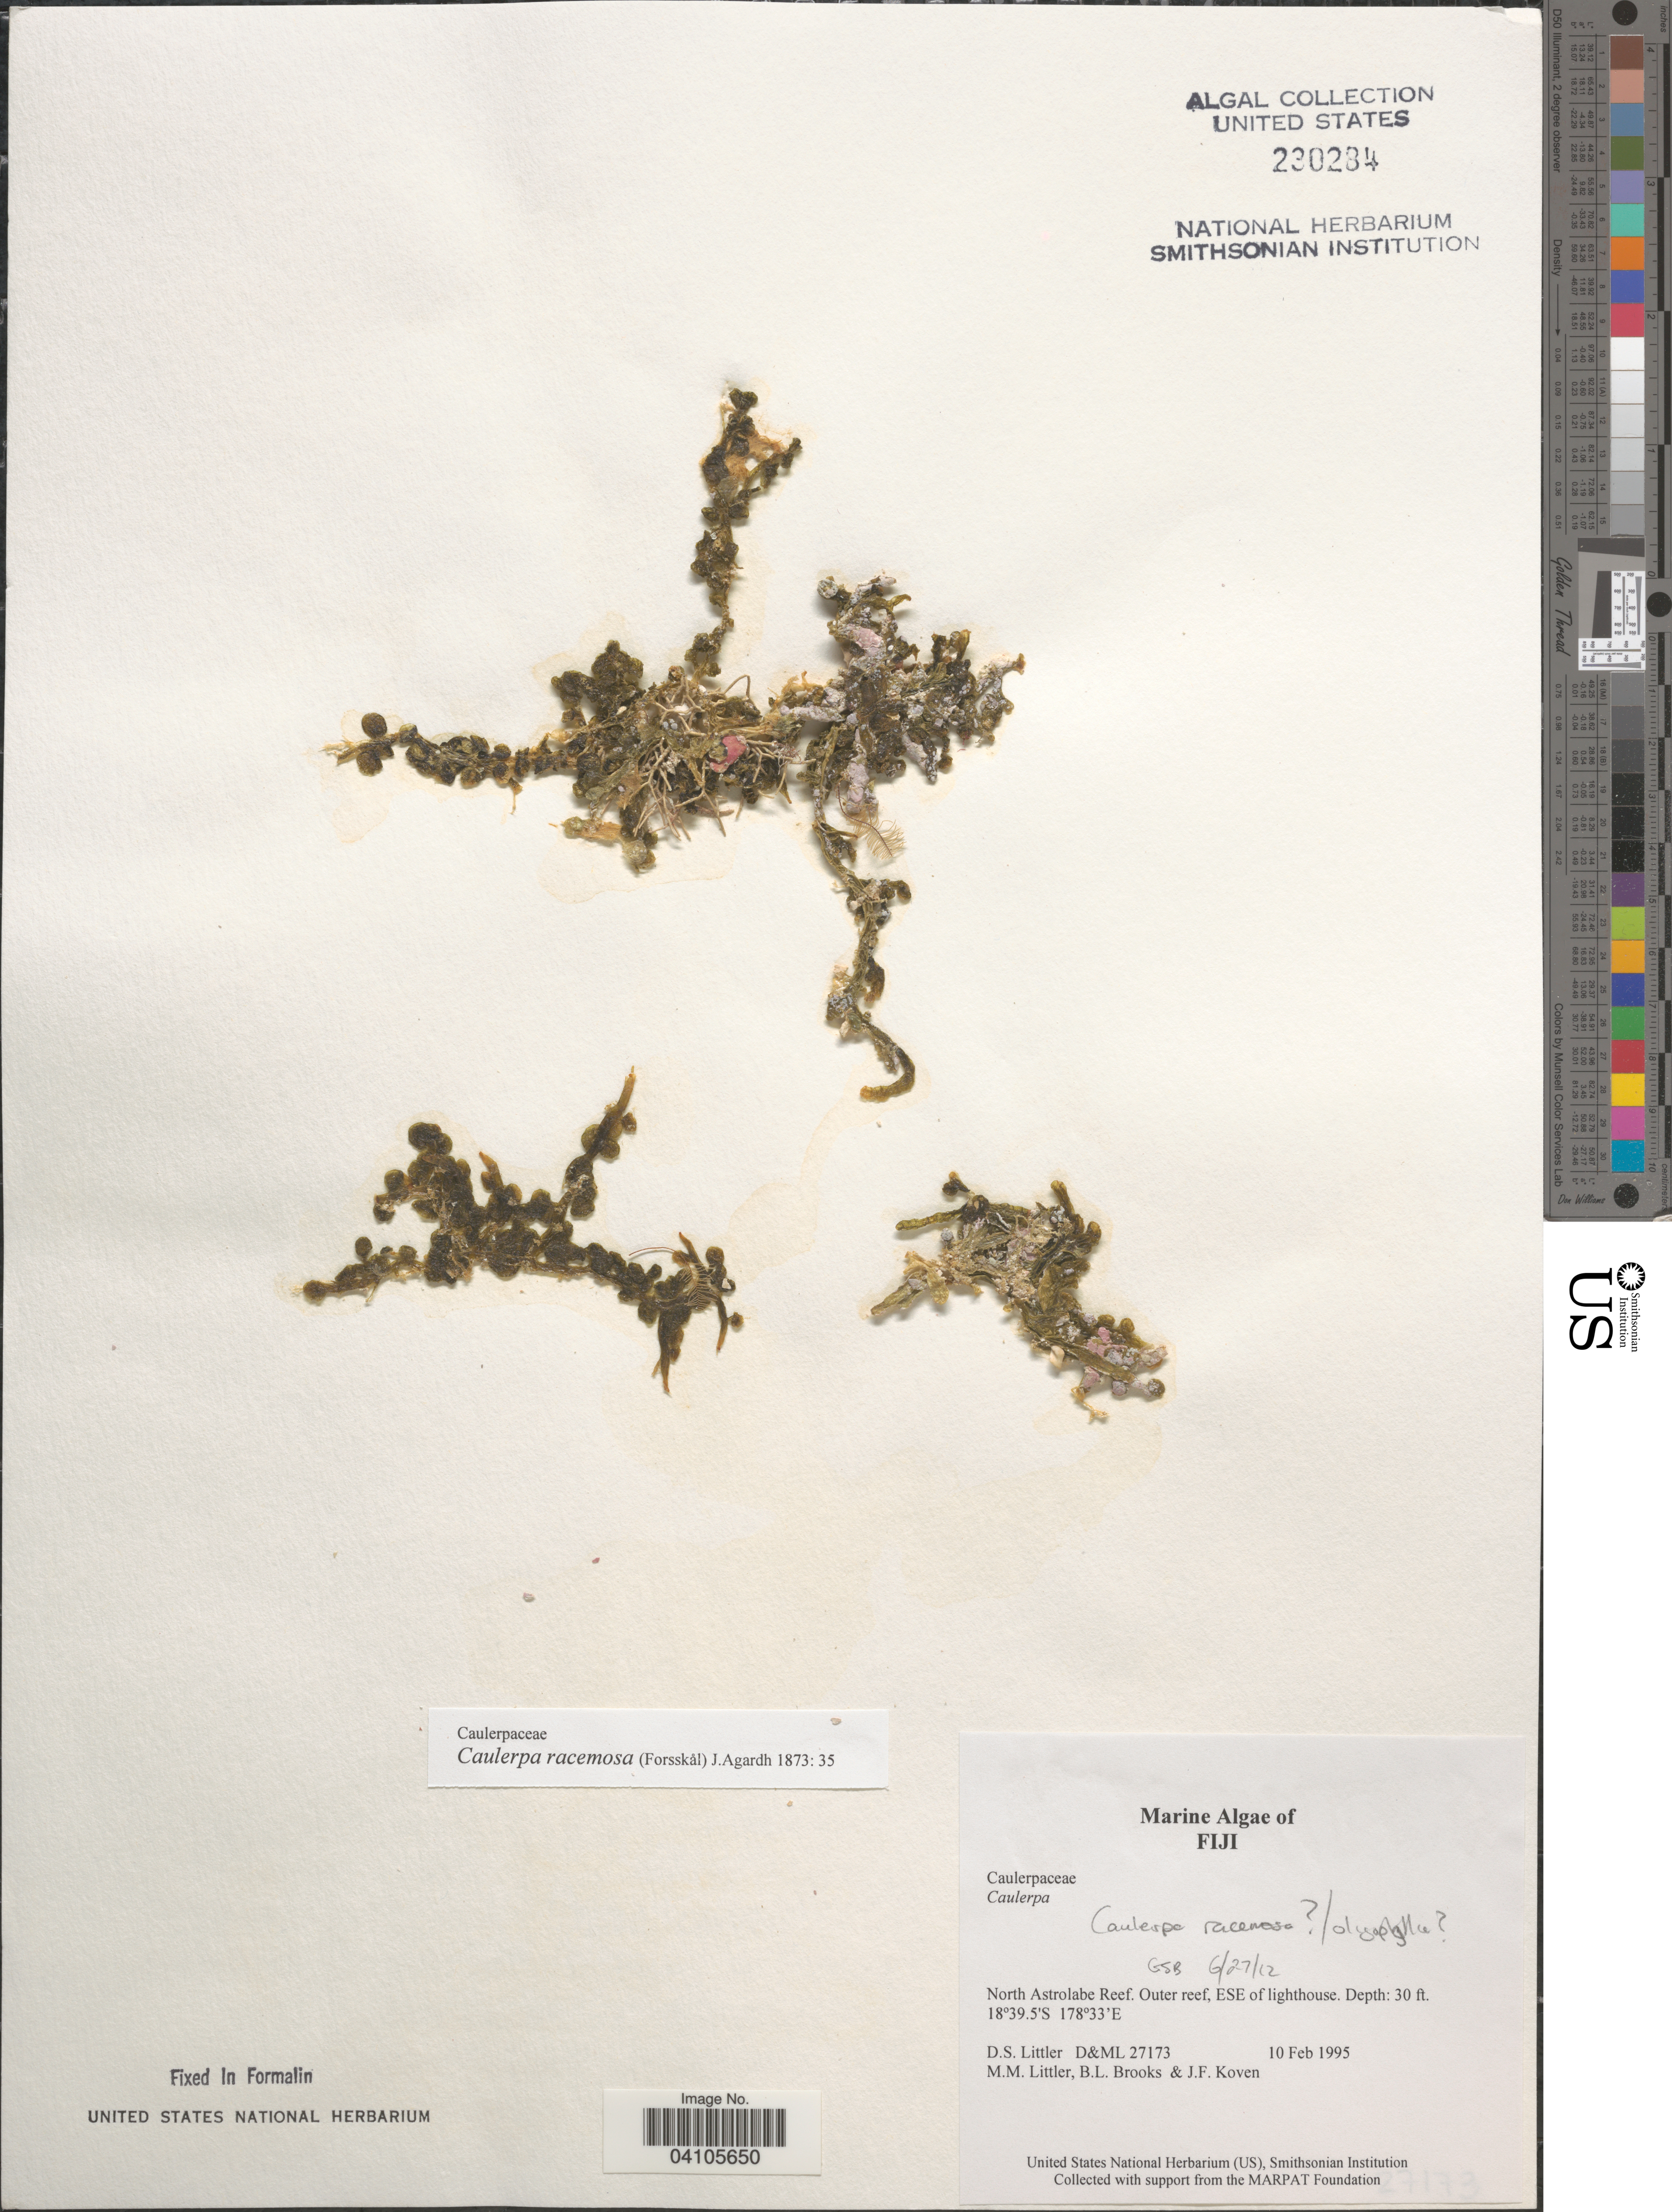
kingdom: Plantae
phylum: Chlorophyta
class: Ulvophyceae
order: Bryopsidales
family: Caulerpaceae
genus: Caulerpa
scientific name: Caulerpa racemosa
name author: (Forssk.) J. Agardh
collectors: D. S. Littler, B. Brooks & J. Koven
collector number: D&ML 27173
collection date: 1995-02-10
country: Fiji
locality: North Astrolabe Reef. Outer reef, ESE of lighthouse.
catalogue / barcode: US 230284